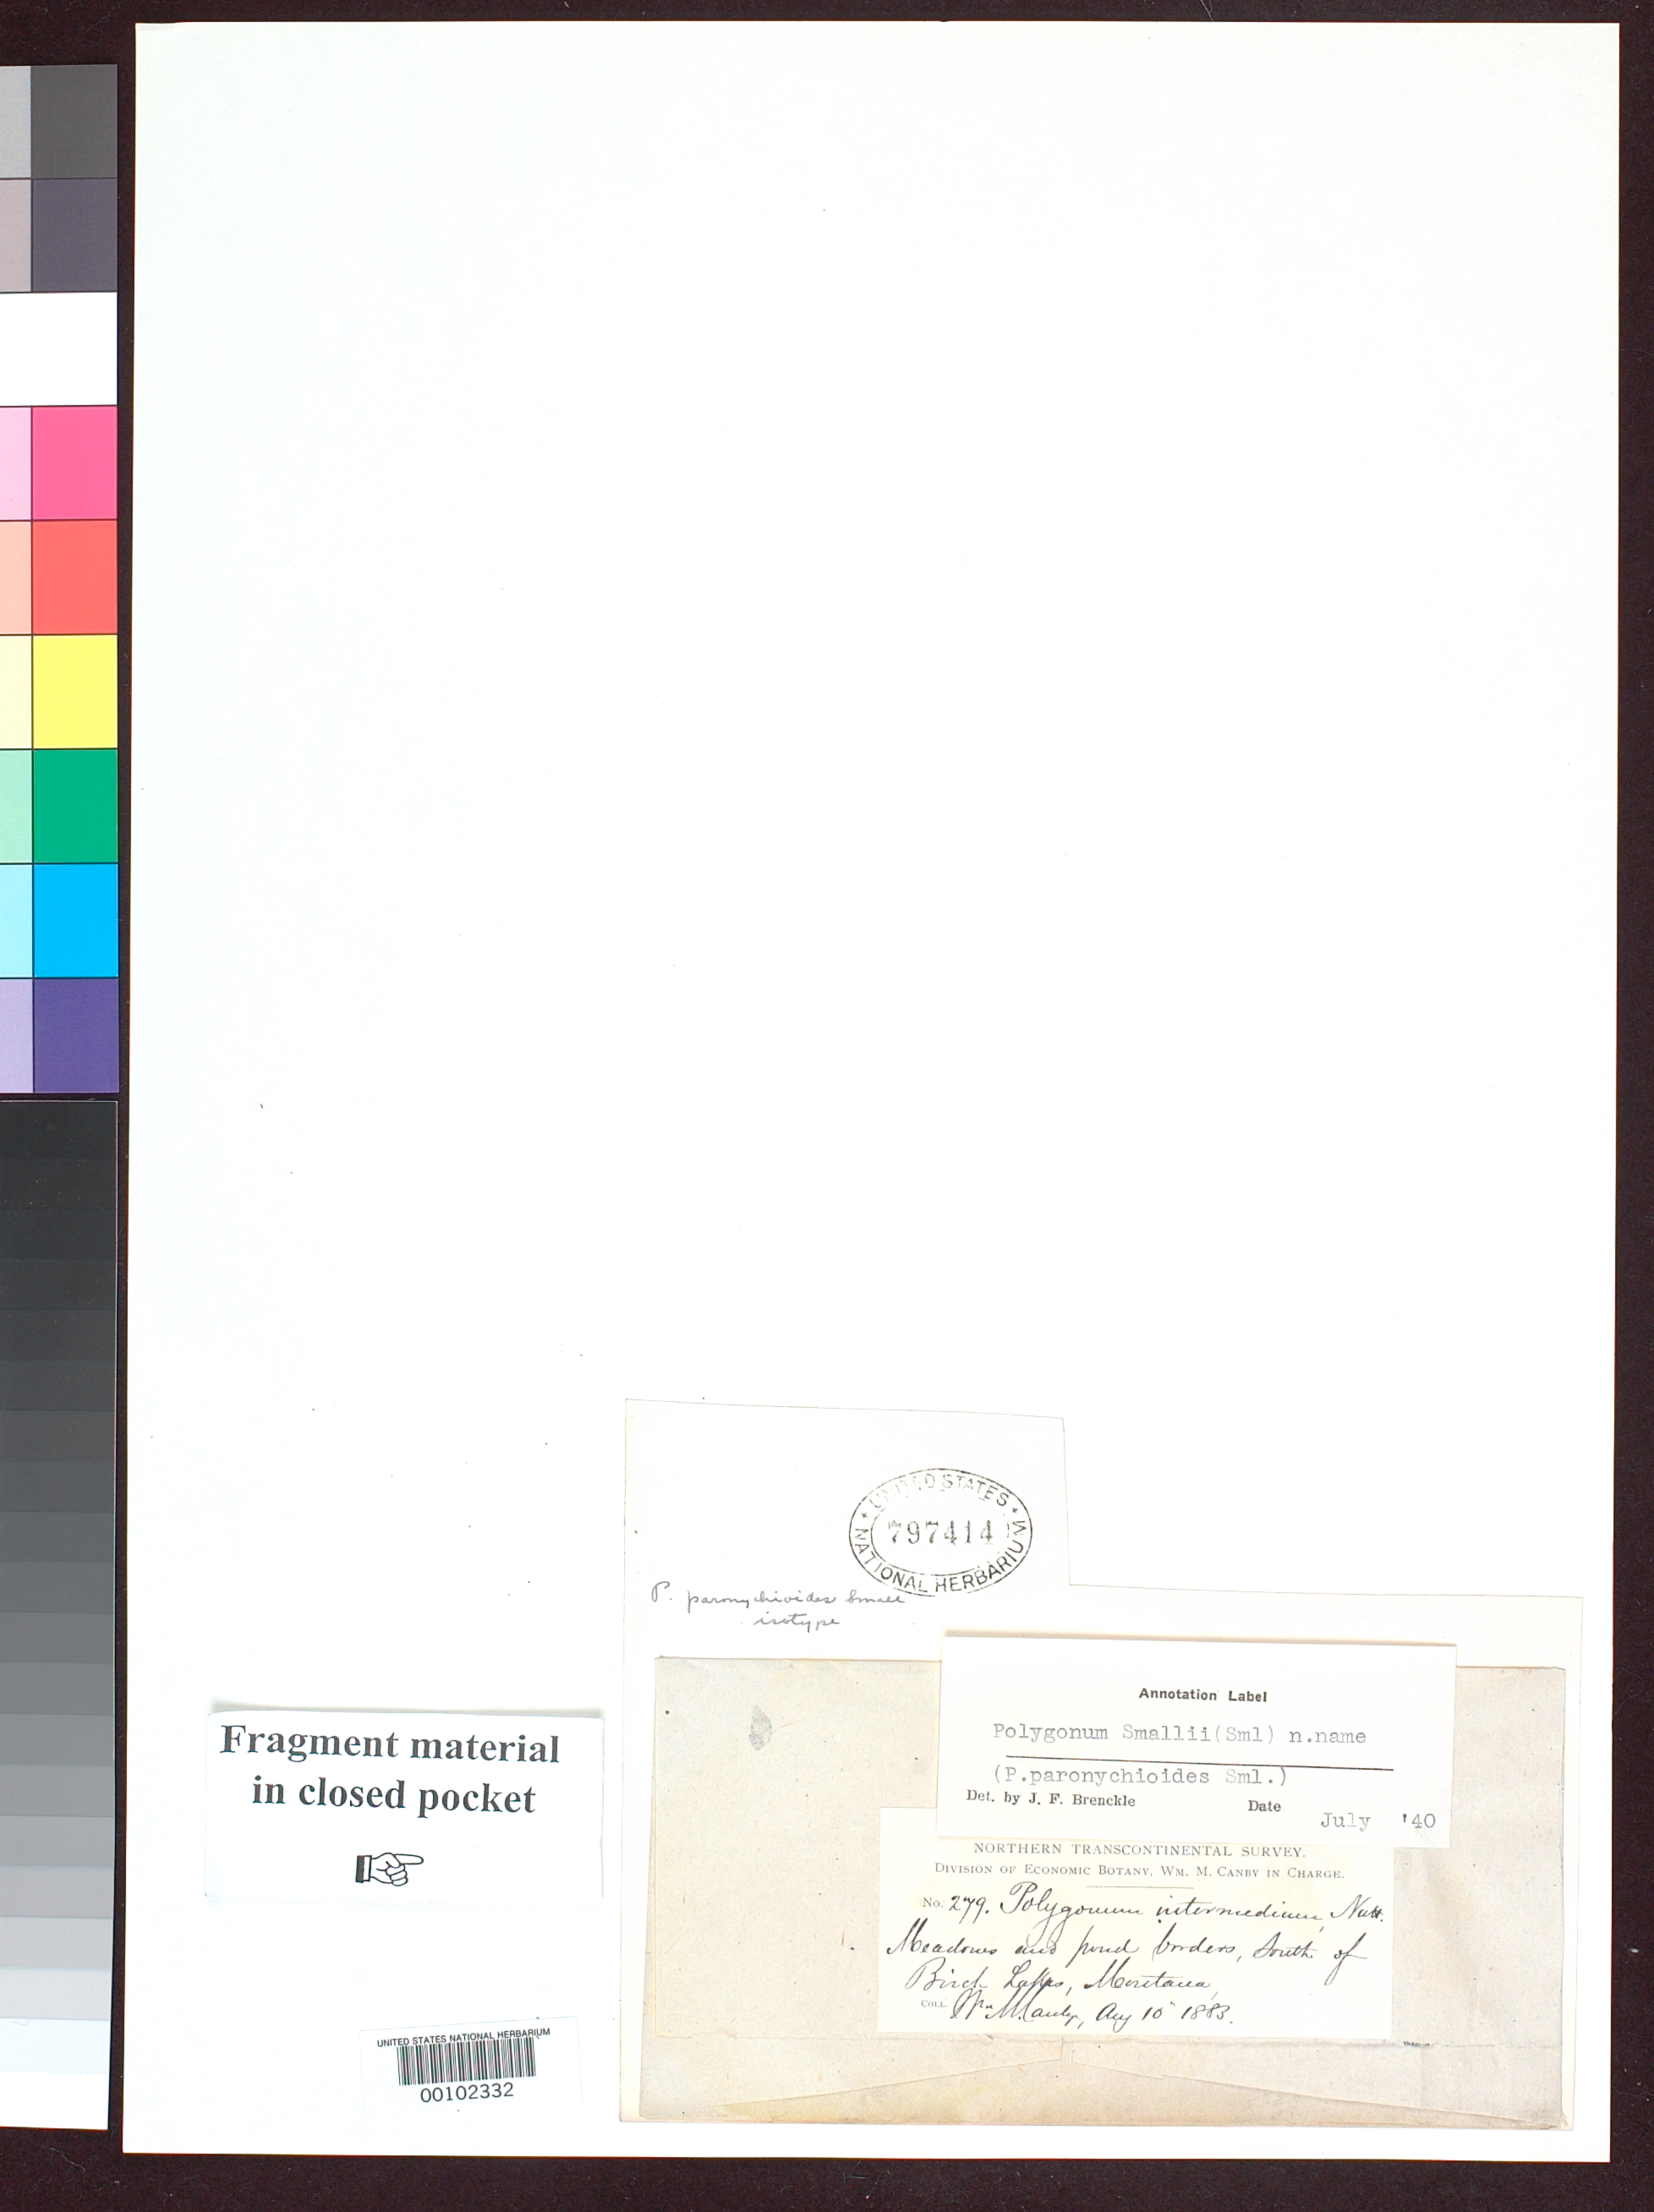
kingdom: Plantae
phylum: Tracheophyta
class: Magnoliopsida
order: Caryophyllales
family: Polygonaceae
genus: Polygonum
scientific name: Polygonum paronychioides Small, nom. illeg.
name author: Small ex Rydb.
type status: Isotype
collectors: W. M. Canby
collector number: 279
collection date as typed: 10 Aug 1883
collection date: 1883-08-10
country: United States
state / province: Montana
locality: South of Birch Lake.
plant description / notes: Annotated by J.F. Brenckle (1940) as "Polygonum smallii", apparently intended as a replacement name but never published.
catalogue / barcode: US 148864